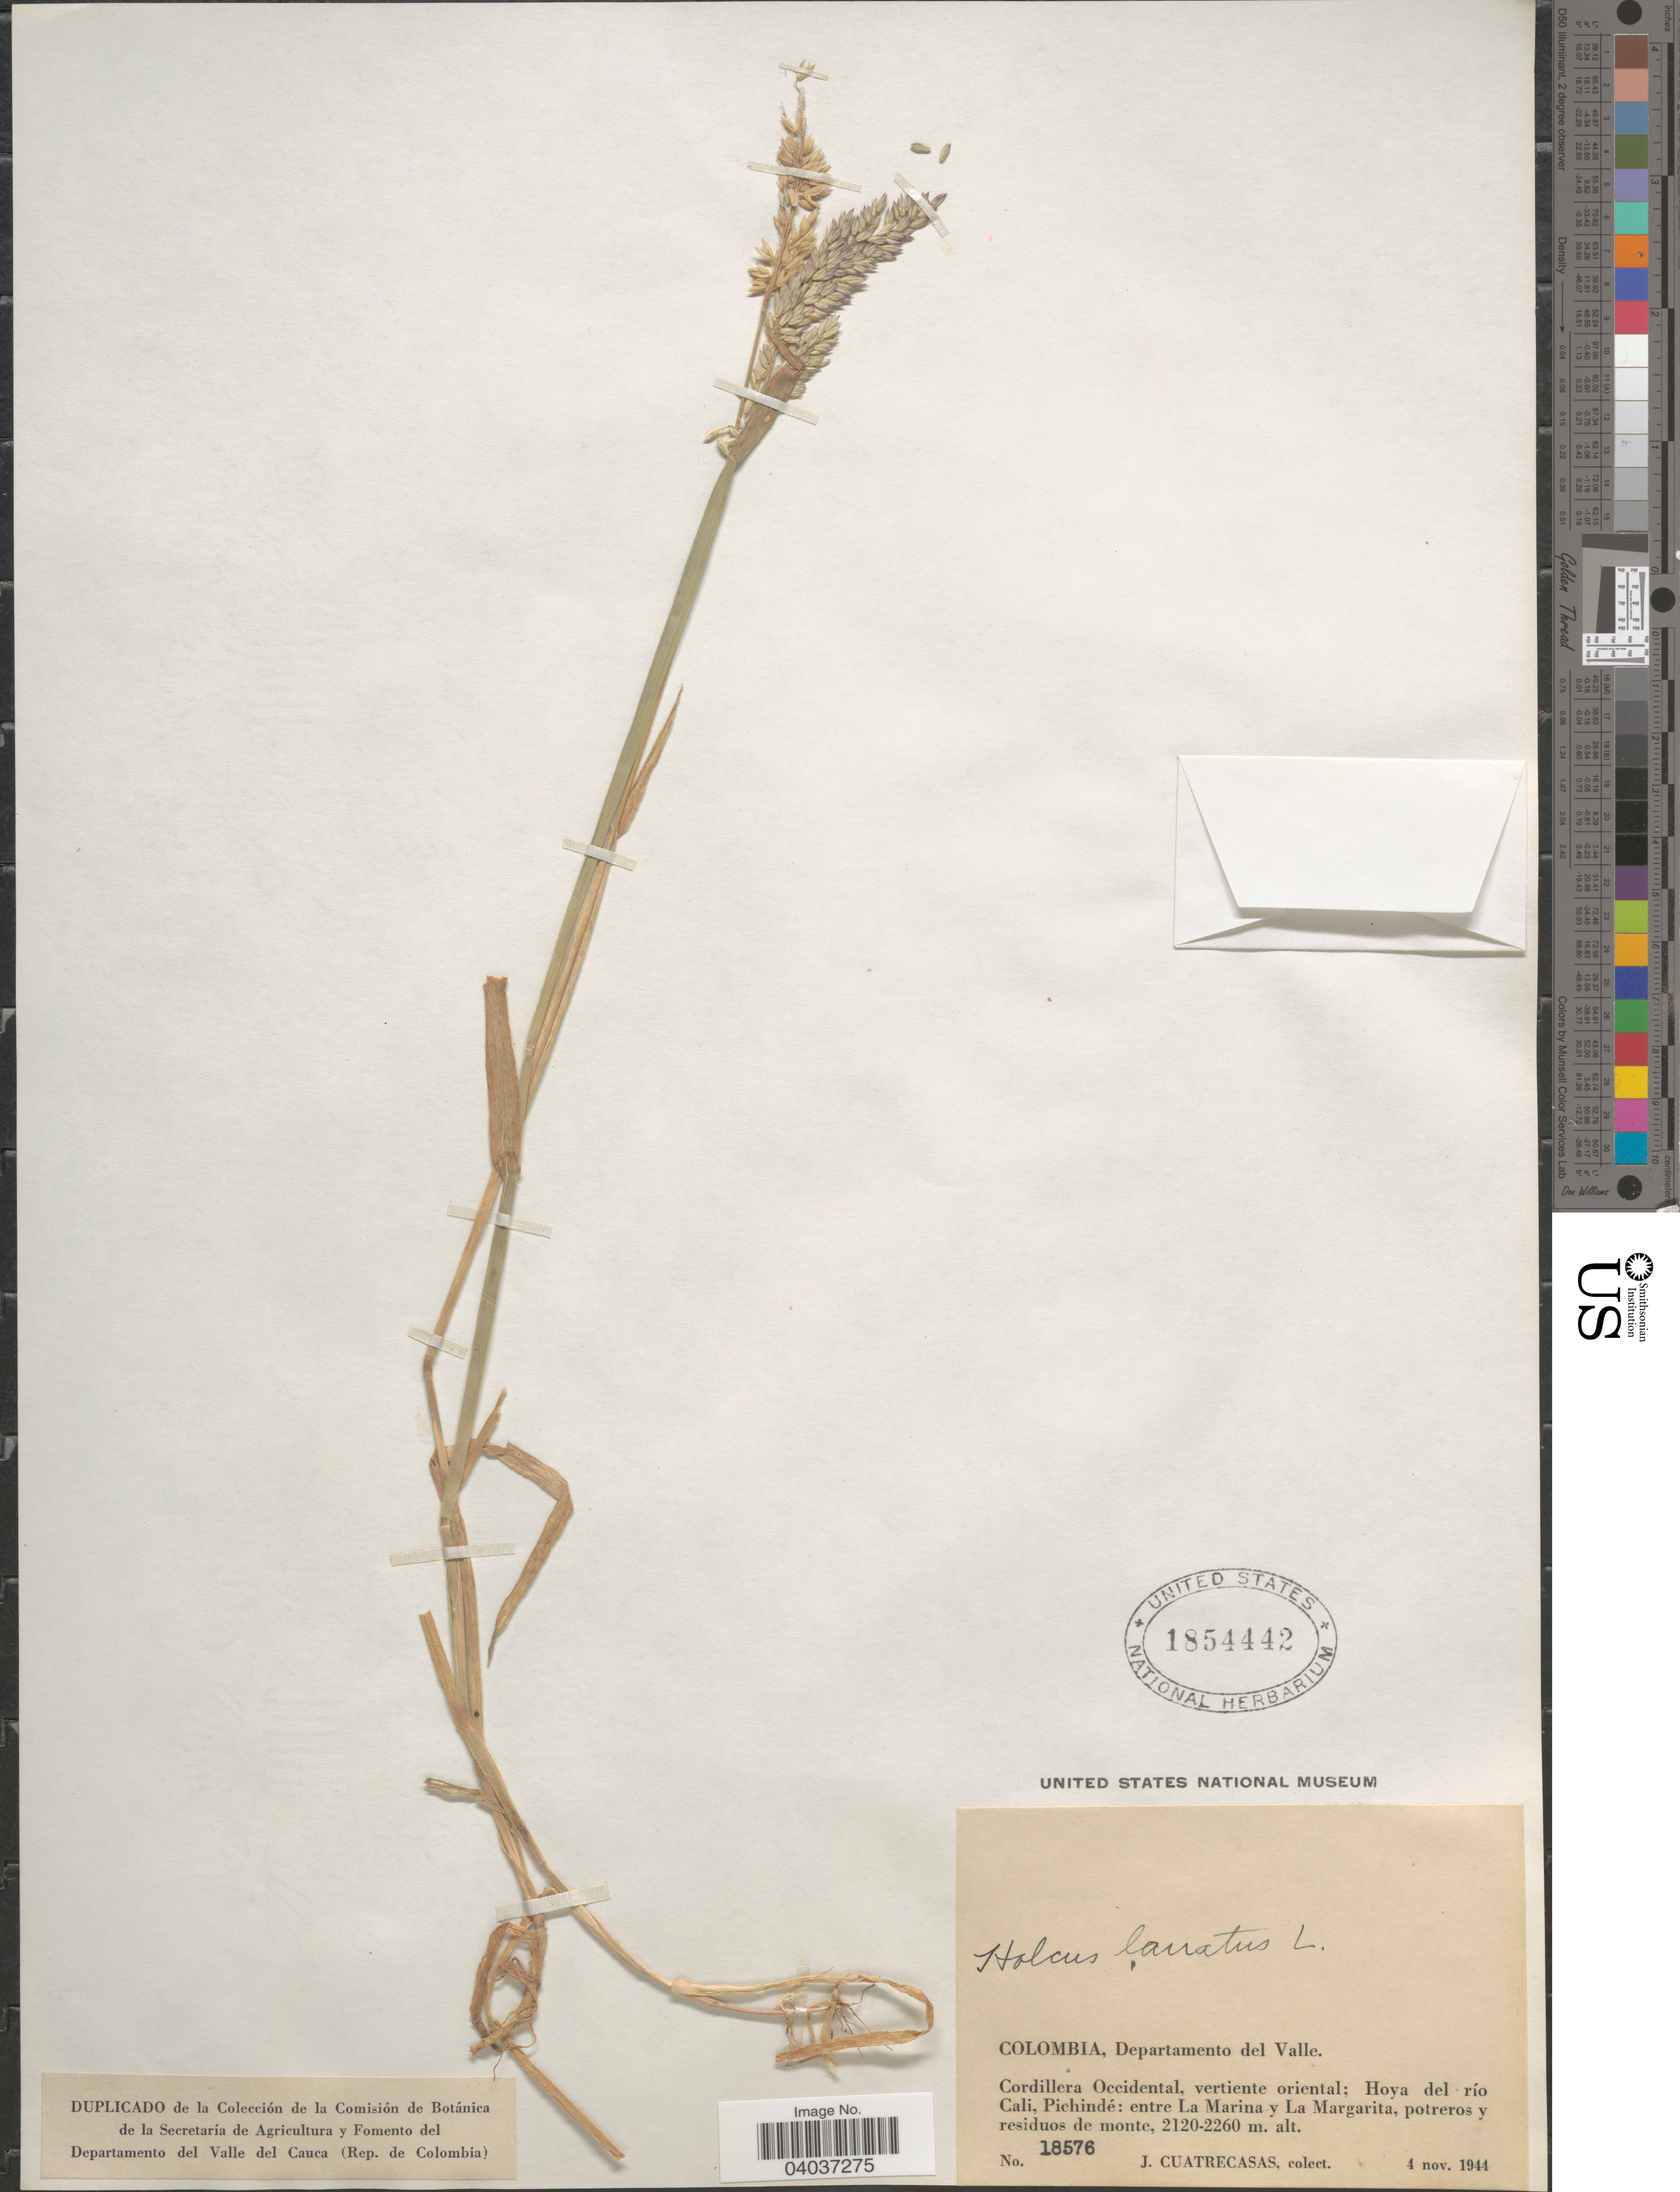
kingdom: Plantae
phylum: Tracheophyta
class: Liliopsida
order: Poales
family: Poaceae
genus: Holcus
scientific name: Holcus lanatus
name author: L.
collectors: J. Cuatrecasas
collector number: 18576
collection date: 1944-11-04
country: Colombia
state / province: Valle del Cauca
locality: Departamento del Valle. Cordillera Occidental, vertiente oriental; Hoya del r'io Cali, Pichindé: entre La Marina y La Margarita, potreros y residuos de monte.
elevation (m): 2120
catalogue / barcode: US 1854442